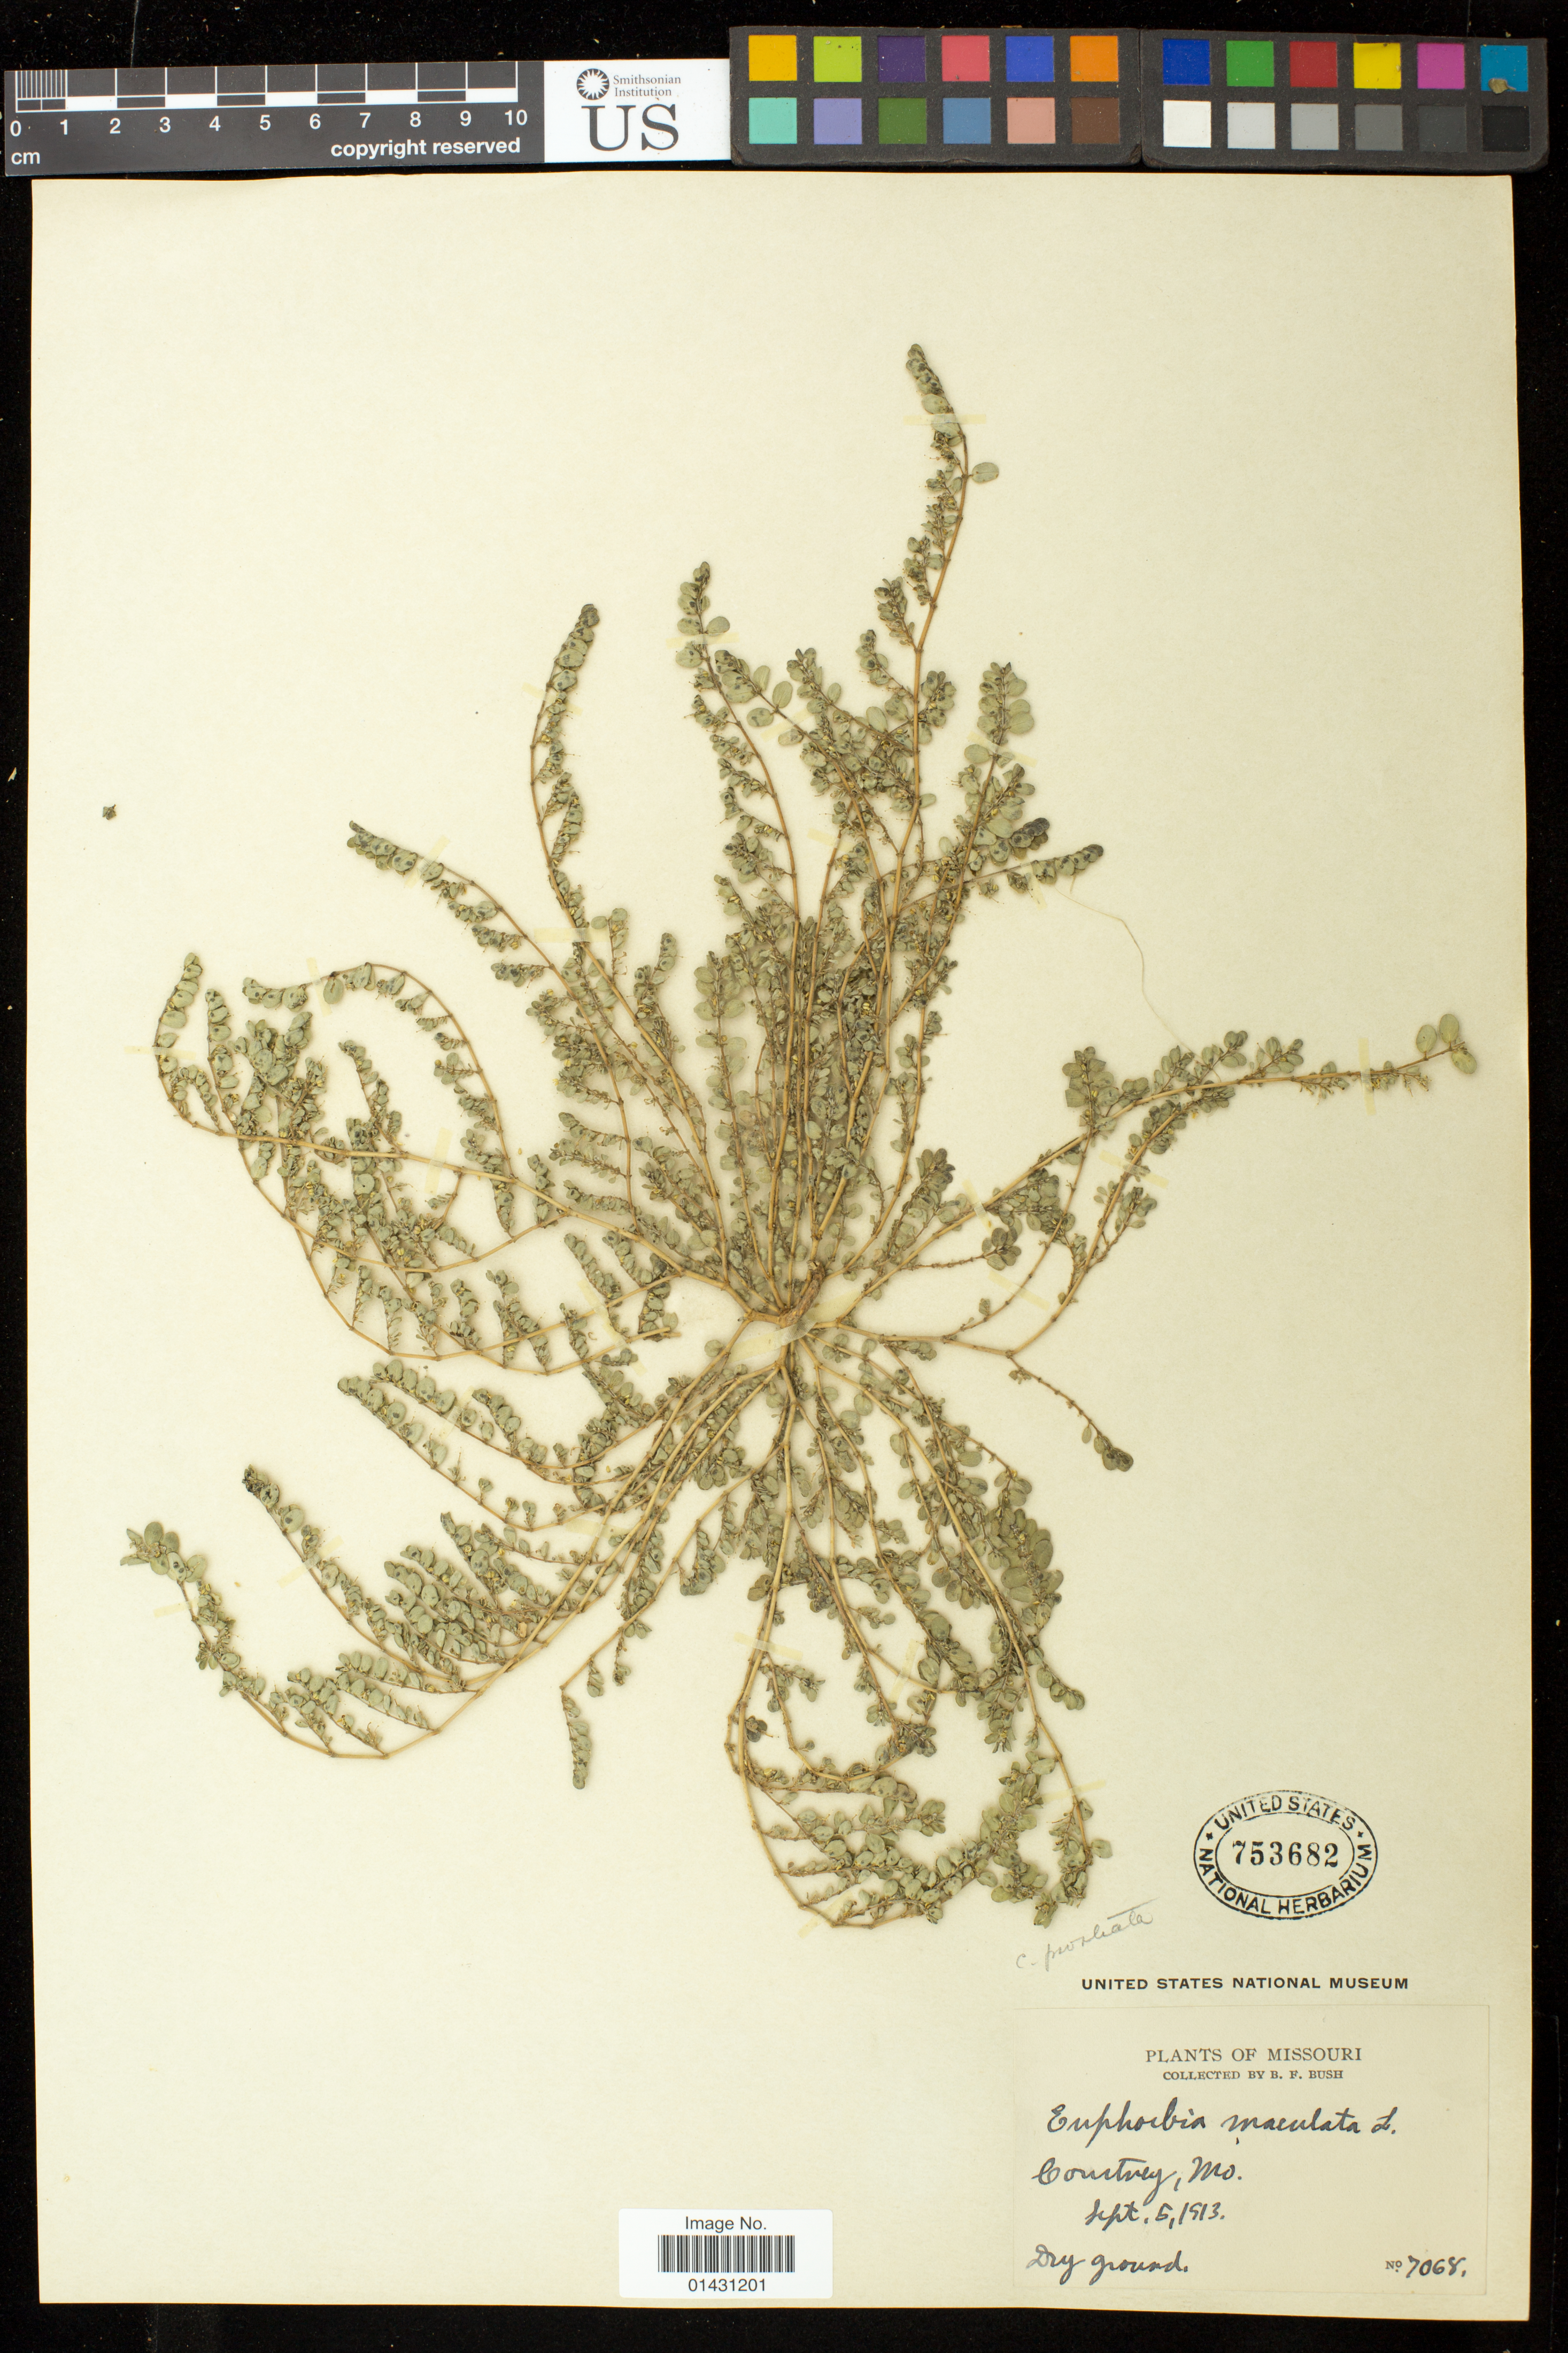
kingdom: Plantae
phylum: Tracheophyta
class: Magnoliopsida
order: Malpighiales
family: Euphorbiaceae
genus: Euphorbia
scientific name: Euphorbia prostrata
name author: Aiton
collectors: B. F. Bush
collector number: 7068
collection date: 1913-09-05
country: United States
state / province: Missouri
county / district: Jackson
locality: Courtney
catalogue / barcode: US 753682